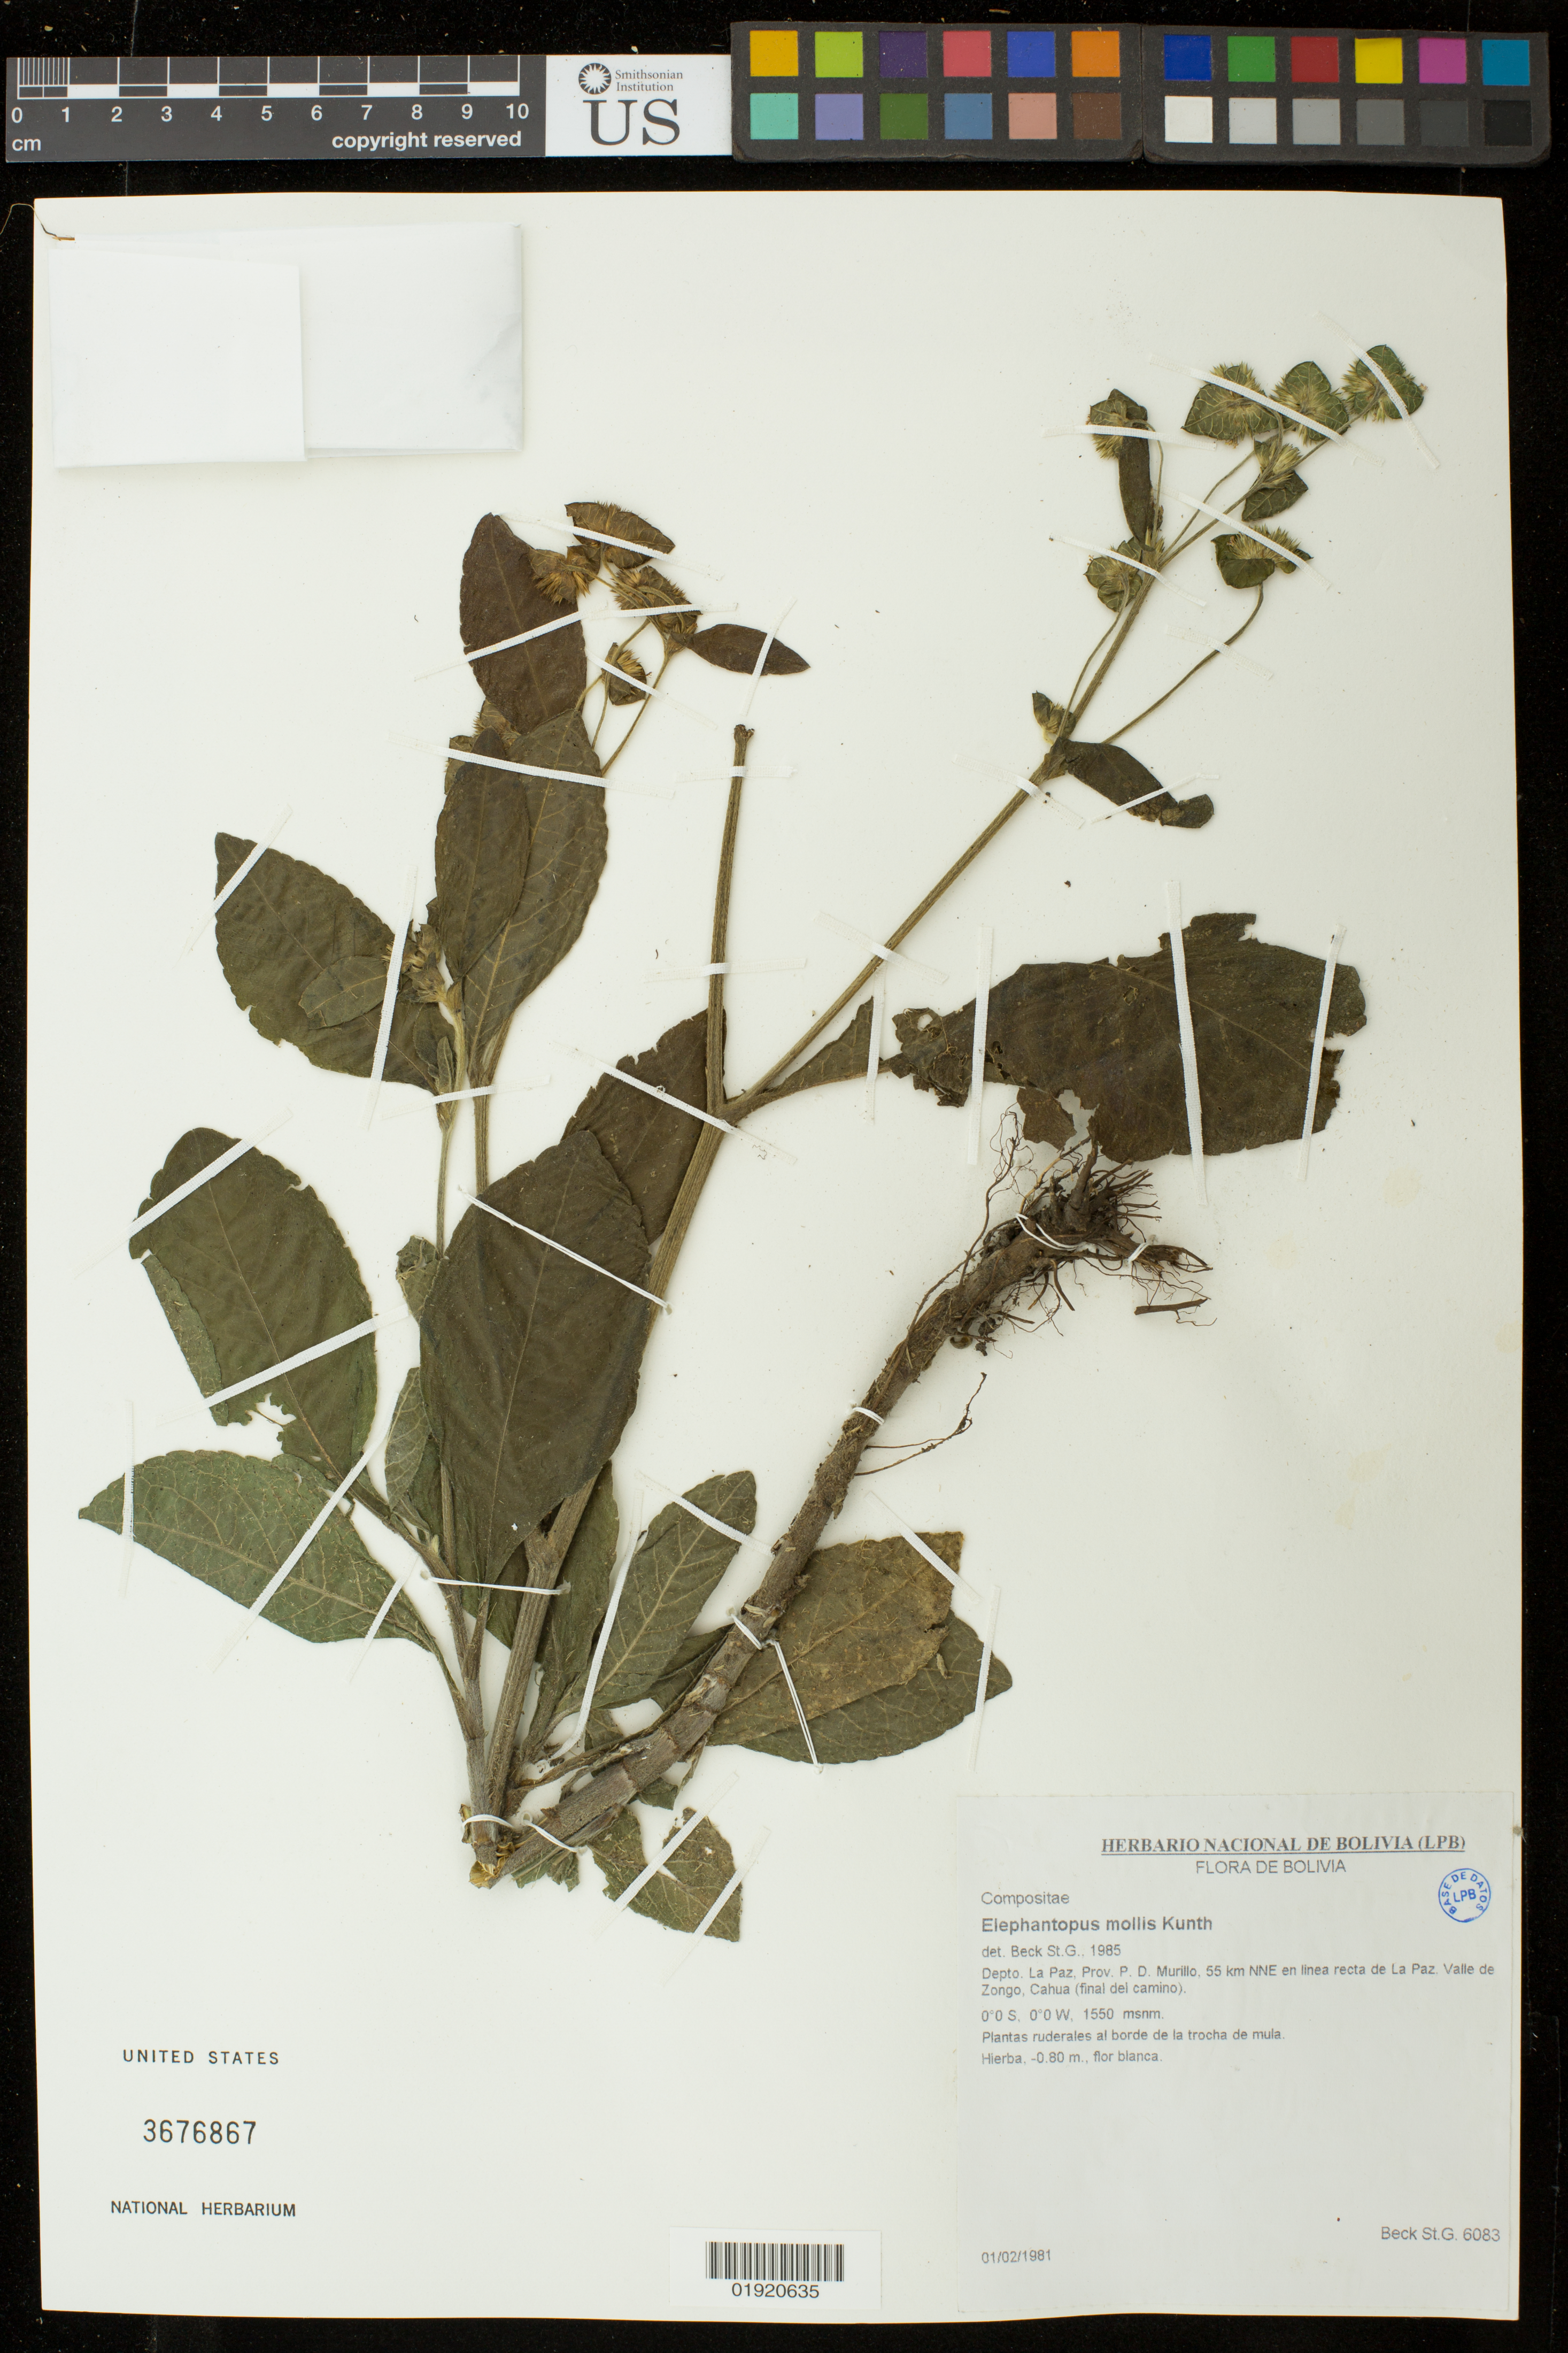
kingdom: Plantae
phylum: Tracheophyta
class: Magnoliopsida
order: Asterales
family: Asteraceae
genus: Elephantopus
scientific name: Elephantopus mollis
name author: Kunth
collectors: S. Beck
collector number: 6083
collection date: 1981-02-01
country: Bolivia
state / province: La Paz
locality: Depto. La Paz, Prov. P. D. Murillo, 55 km NNE en linea recta de La Paz. Valle de Zongo, Cahua (final del camino).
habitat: Plantas ruderales al borde de la trocha de mula.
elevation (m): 1550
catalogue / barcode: US 3676867